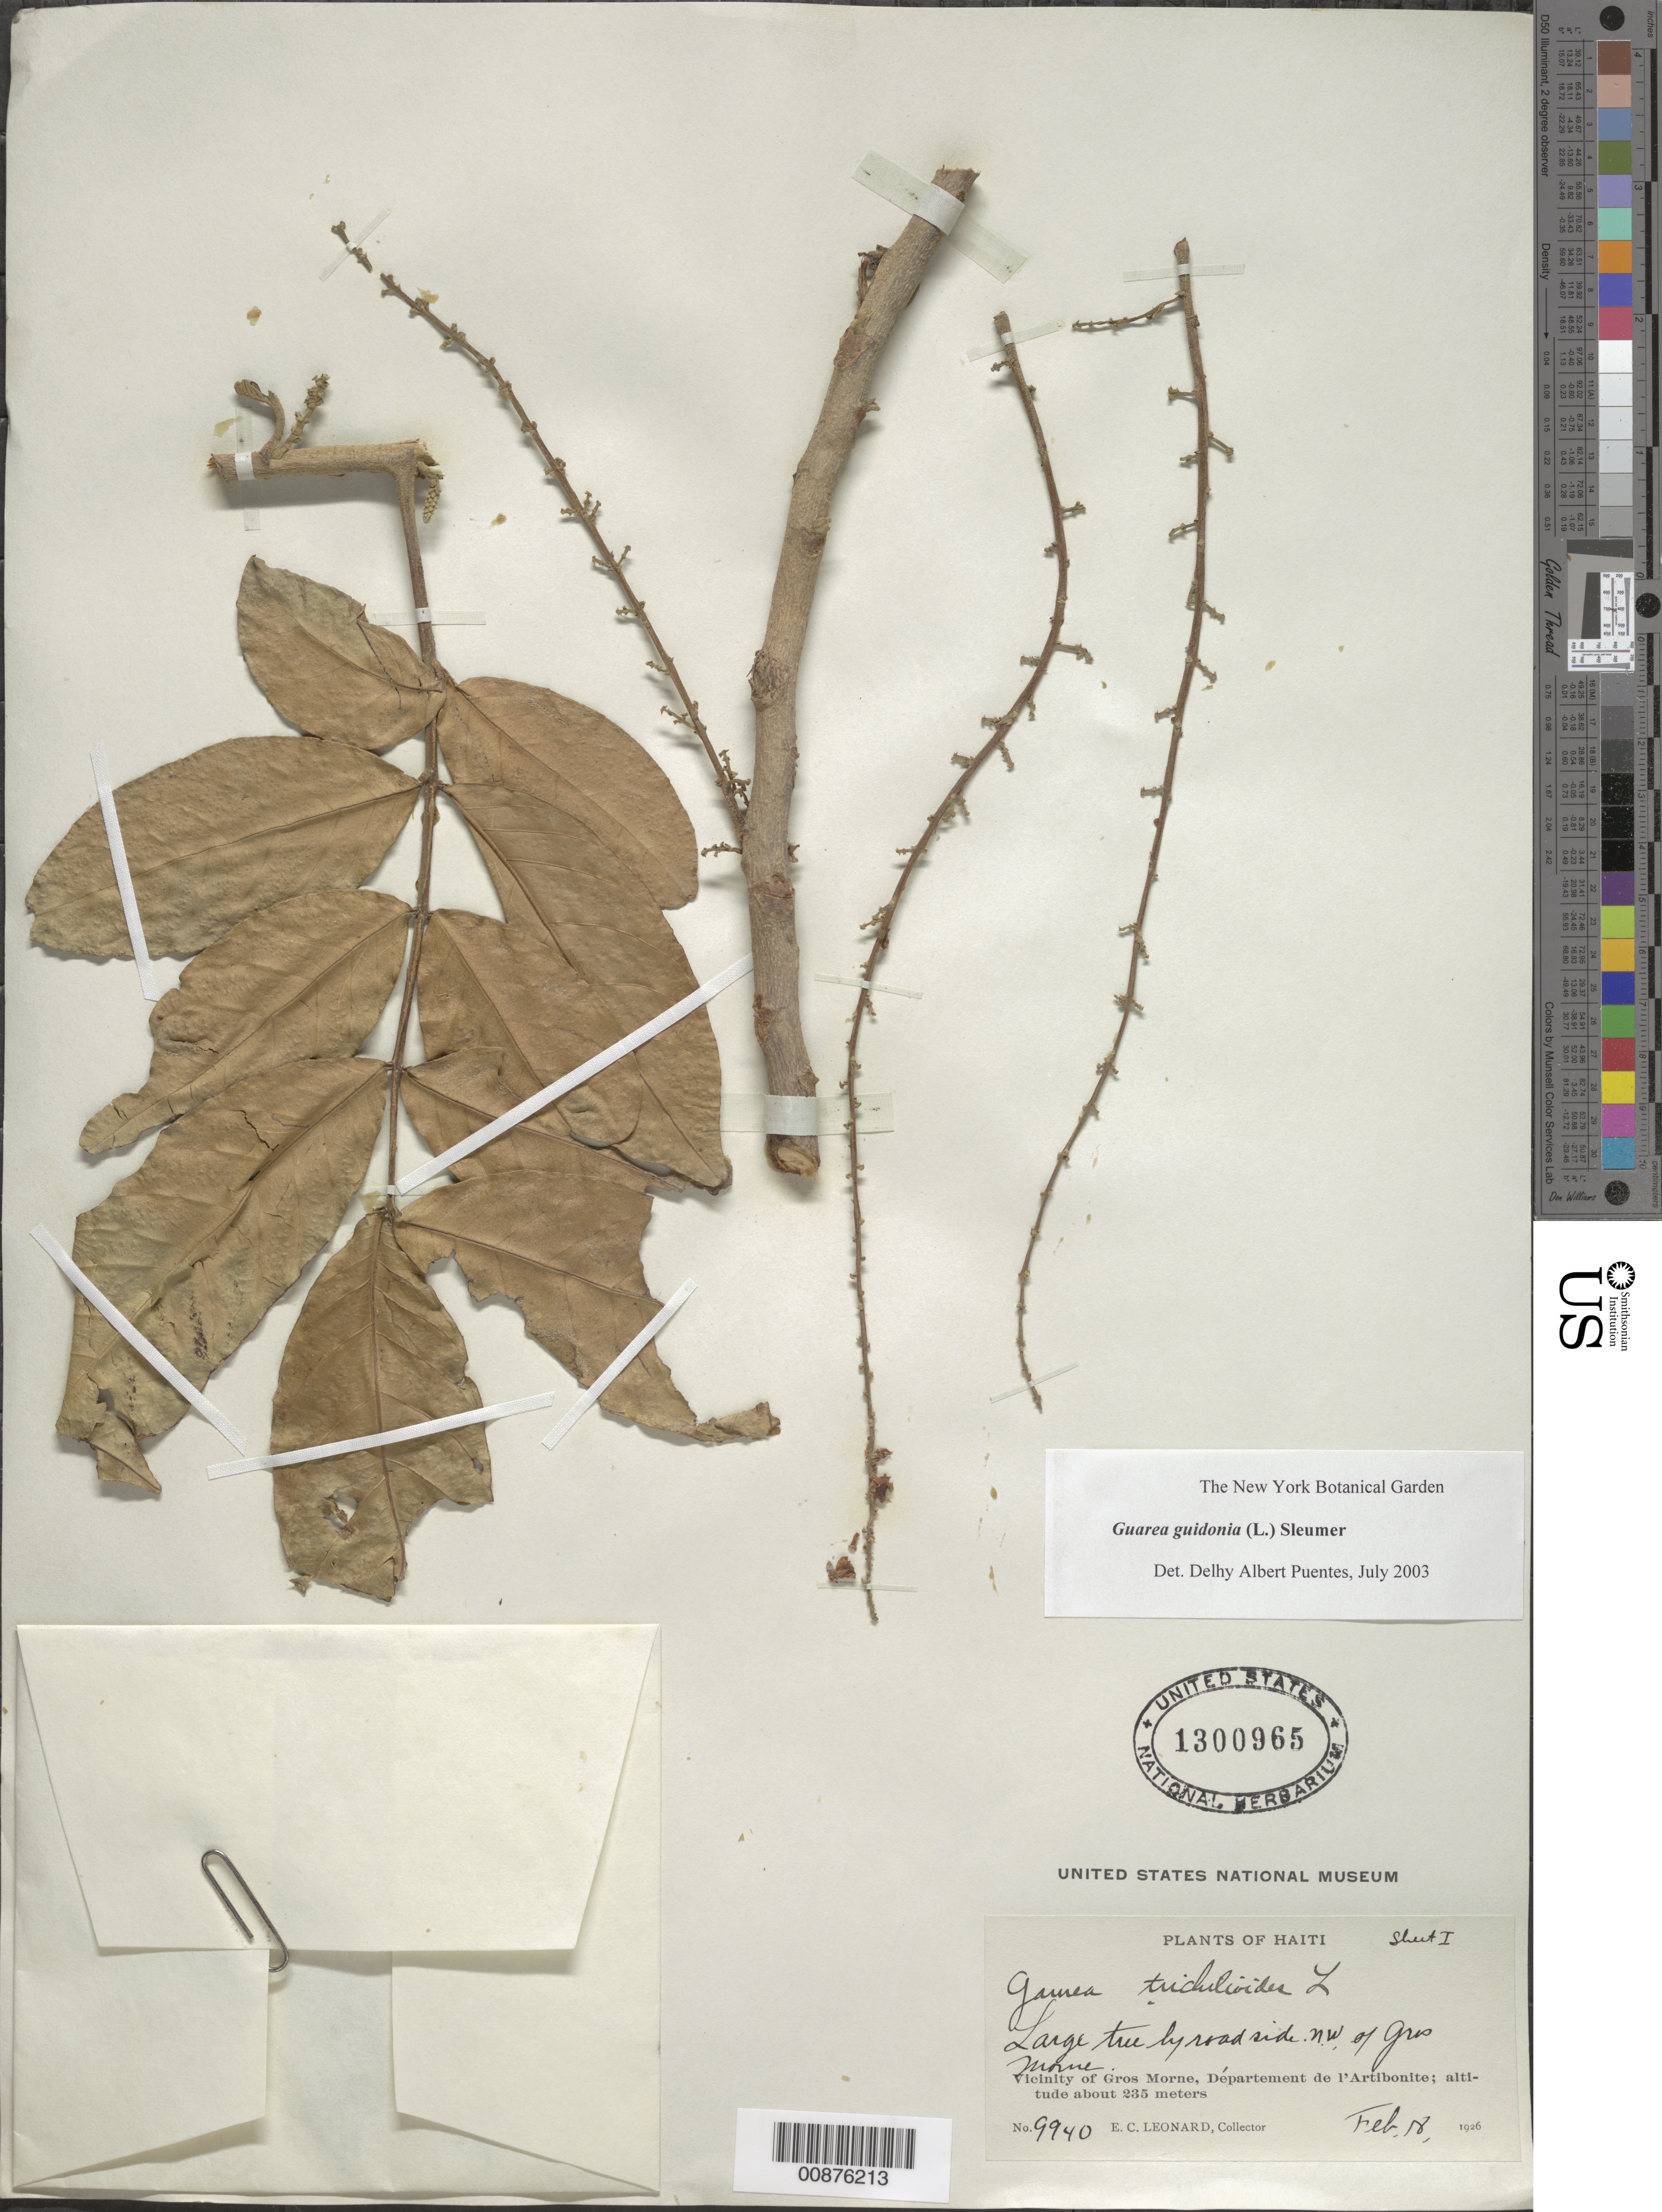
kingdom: Plantae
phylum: Tracheophyta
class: Magnoliopsida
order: Sapindales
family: Meliaceae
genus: Guarea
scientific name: Guarea guidonia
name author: (L.) Sleumer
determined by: Puentes, D. A.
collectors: E. C. Leonard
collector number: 9940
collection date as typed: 18 Feb 1926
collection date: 1926-02-18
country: Haiti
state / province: Artibonite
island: Hispaniola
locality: Vicinity of Gros Morne, NW of town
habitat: By roadside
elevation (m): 235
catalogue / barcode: US 1300965